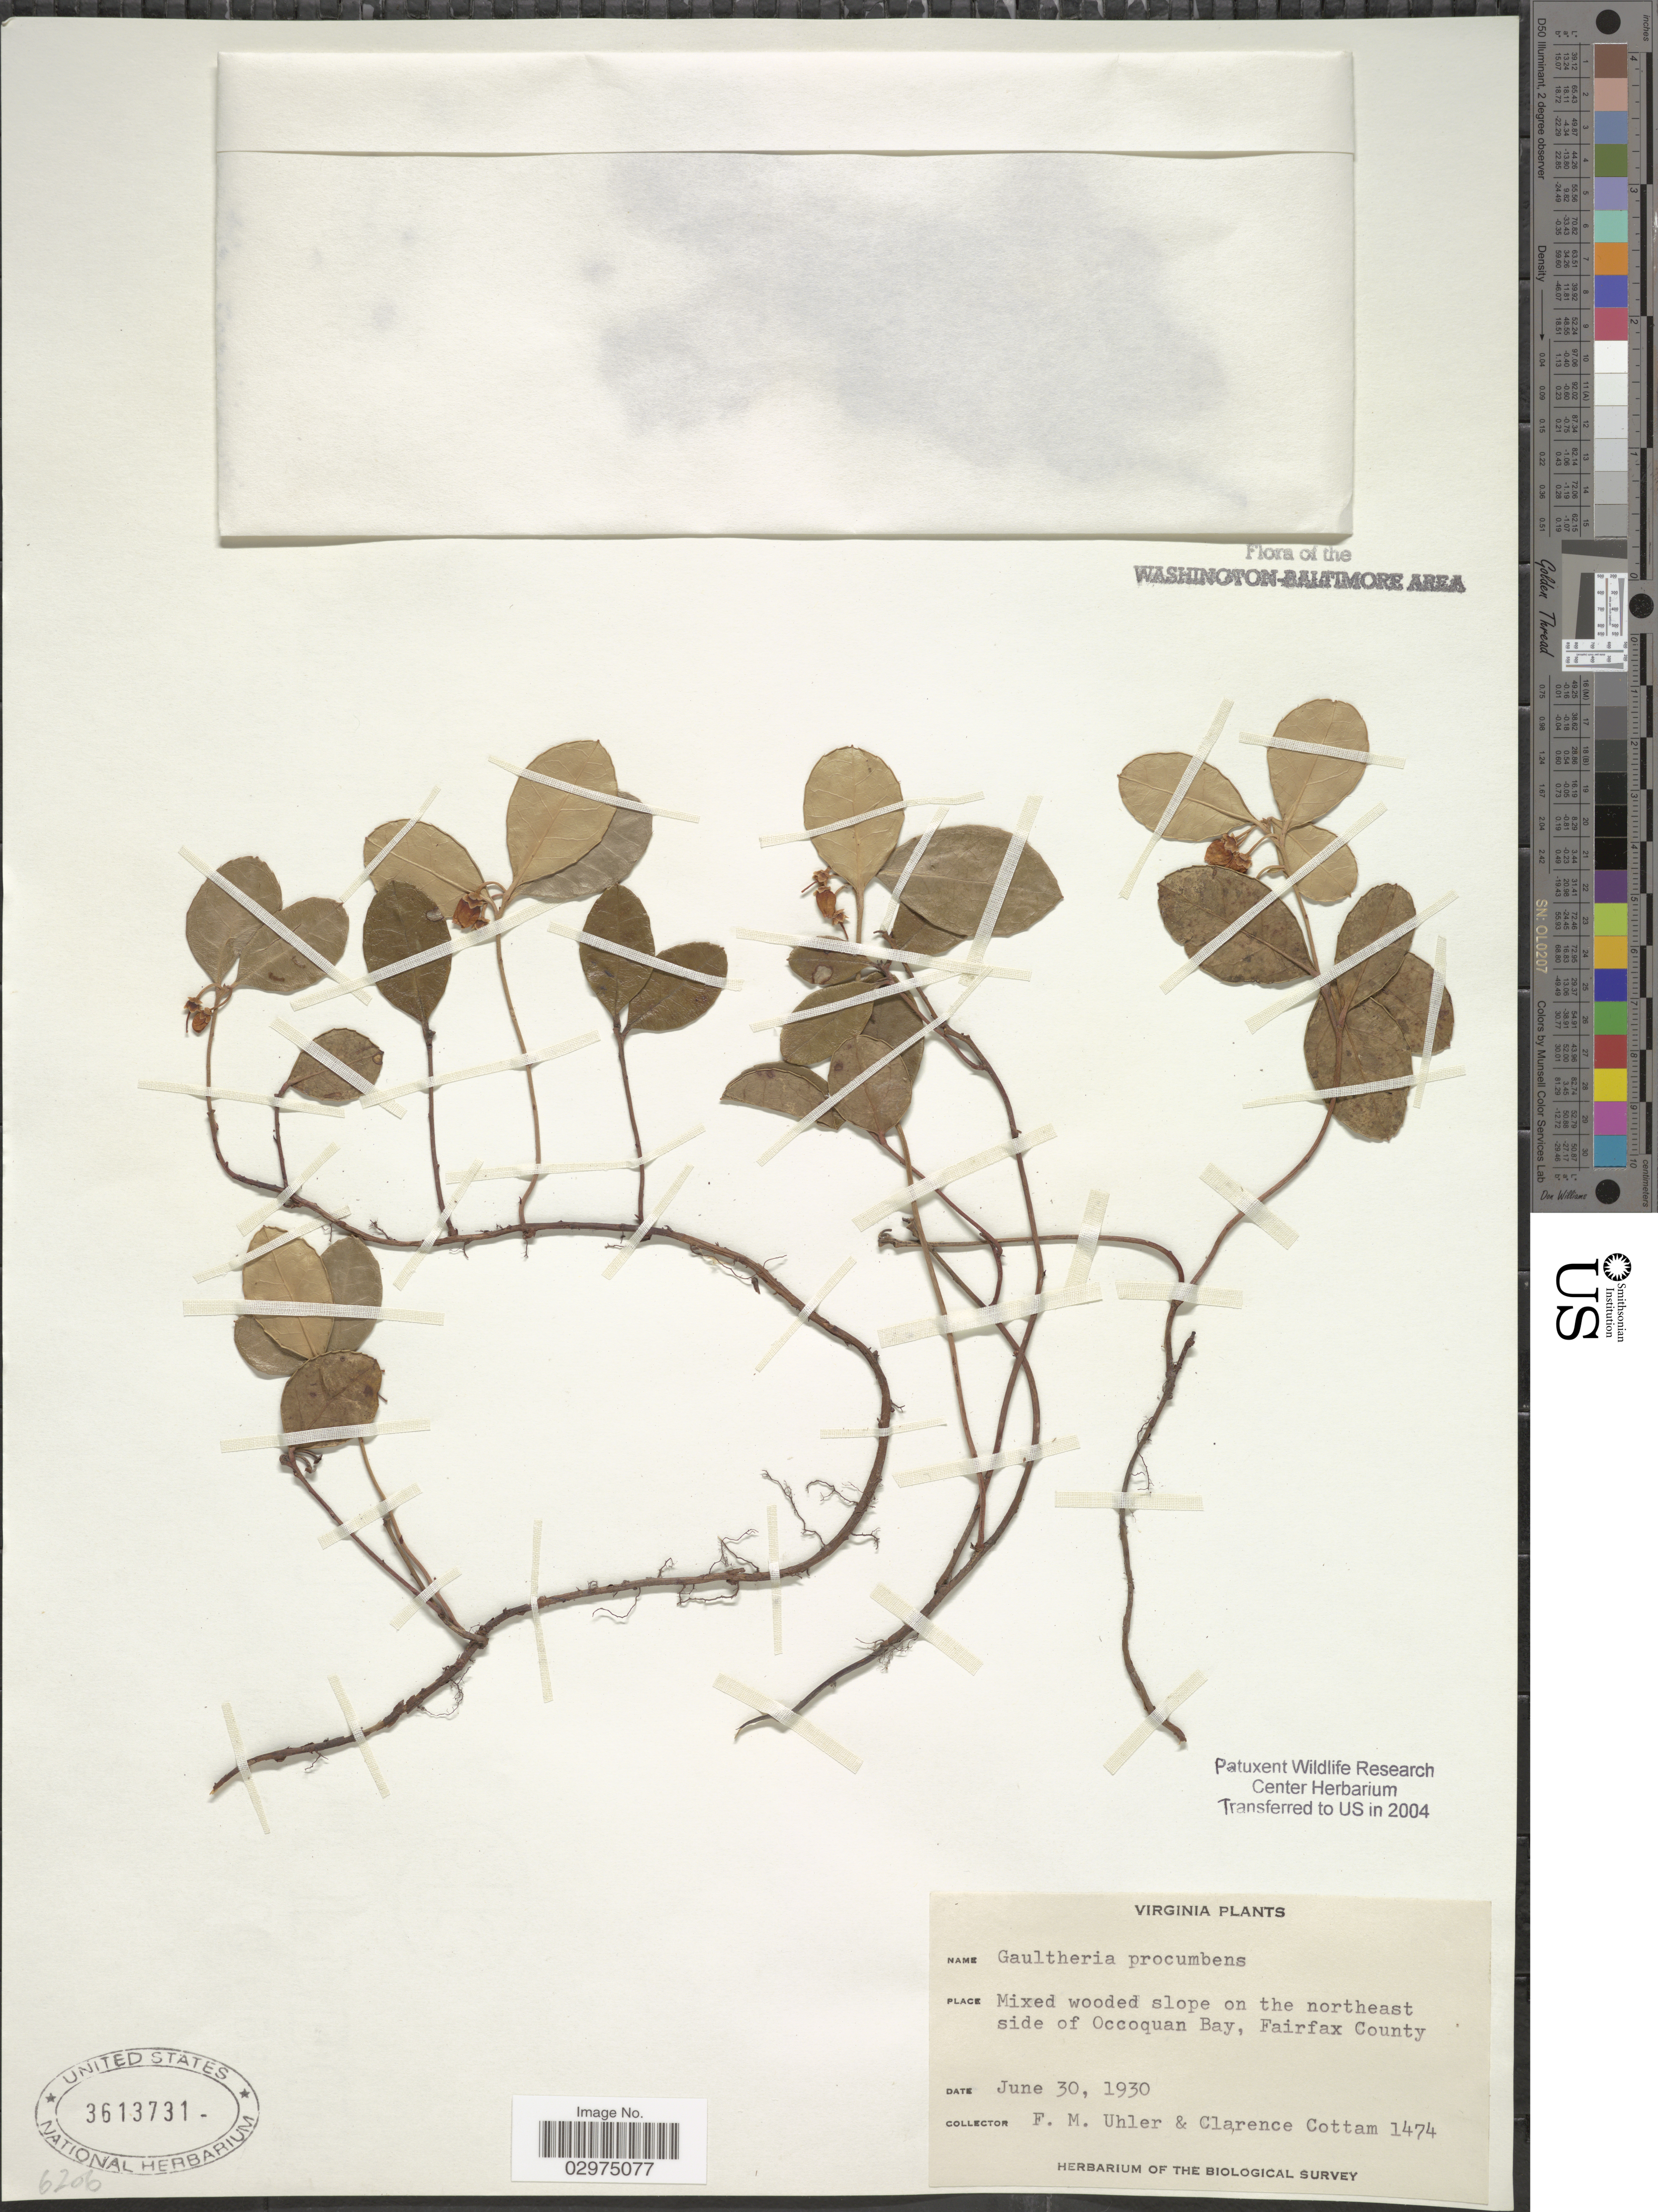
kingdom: Plantae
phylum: Tracheophyta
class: Magnoliopsida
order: Ericales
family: Ericaceae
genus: Gaultheria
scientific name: Gaultheria procumbens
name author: L.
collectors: F. M. Uhler & C. Cottam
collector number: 1474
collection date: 1930-06-30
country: United States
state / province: Virginia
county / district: Fairfax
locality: Mixed wooded slope on the northeast side of Occoquan Bay, Fairfax County.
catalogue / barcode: US 3613731